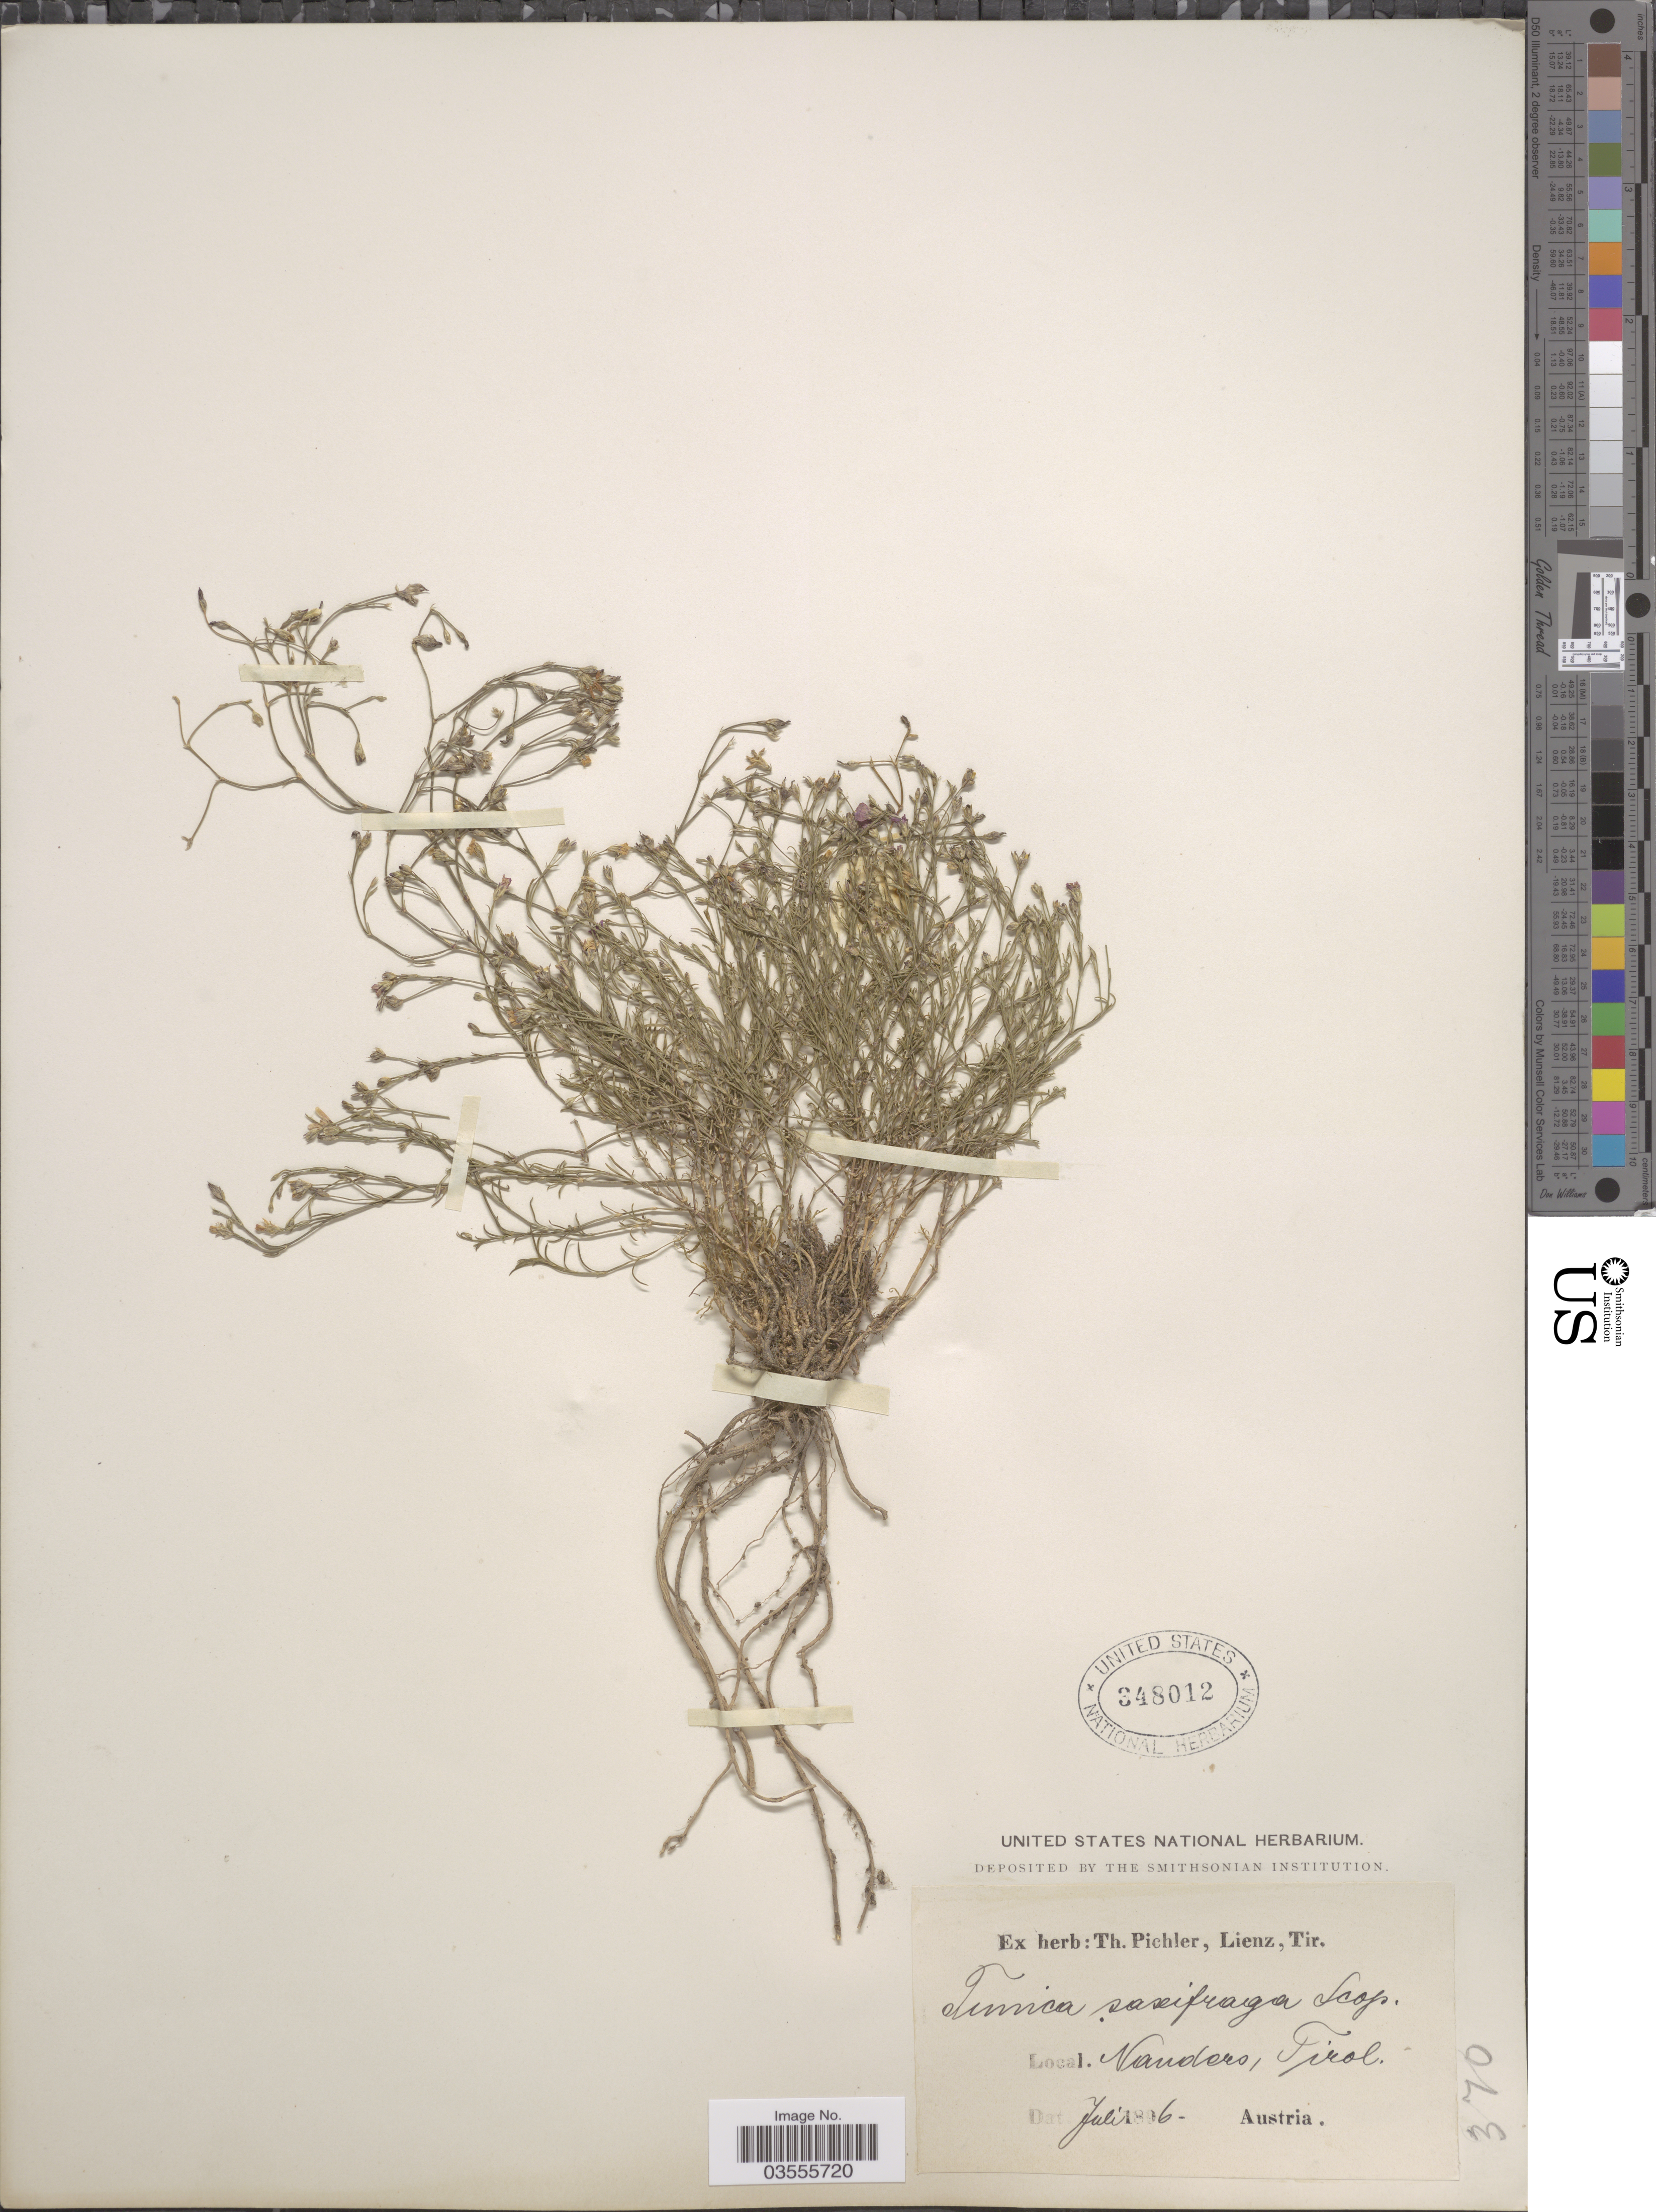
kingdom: Plantae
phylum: Tracheophyta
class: Magnoliopsida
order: Caryophyllales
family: Caryophyllaceae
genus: Petrorhagia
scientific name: Petrorhagia saxifraga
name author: (L.) Link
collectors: ex herb. T. Pichler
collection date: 1896-07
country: Austria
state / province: Tirol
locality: Vandero [interpreted].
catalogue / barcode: US 348012